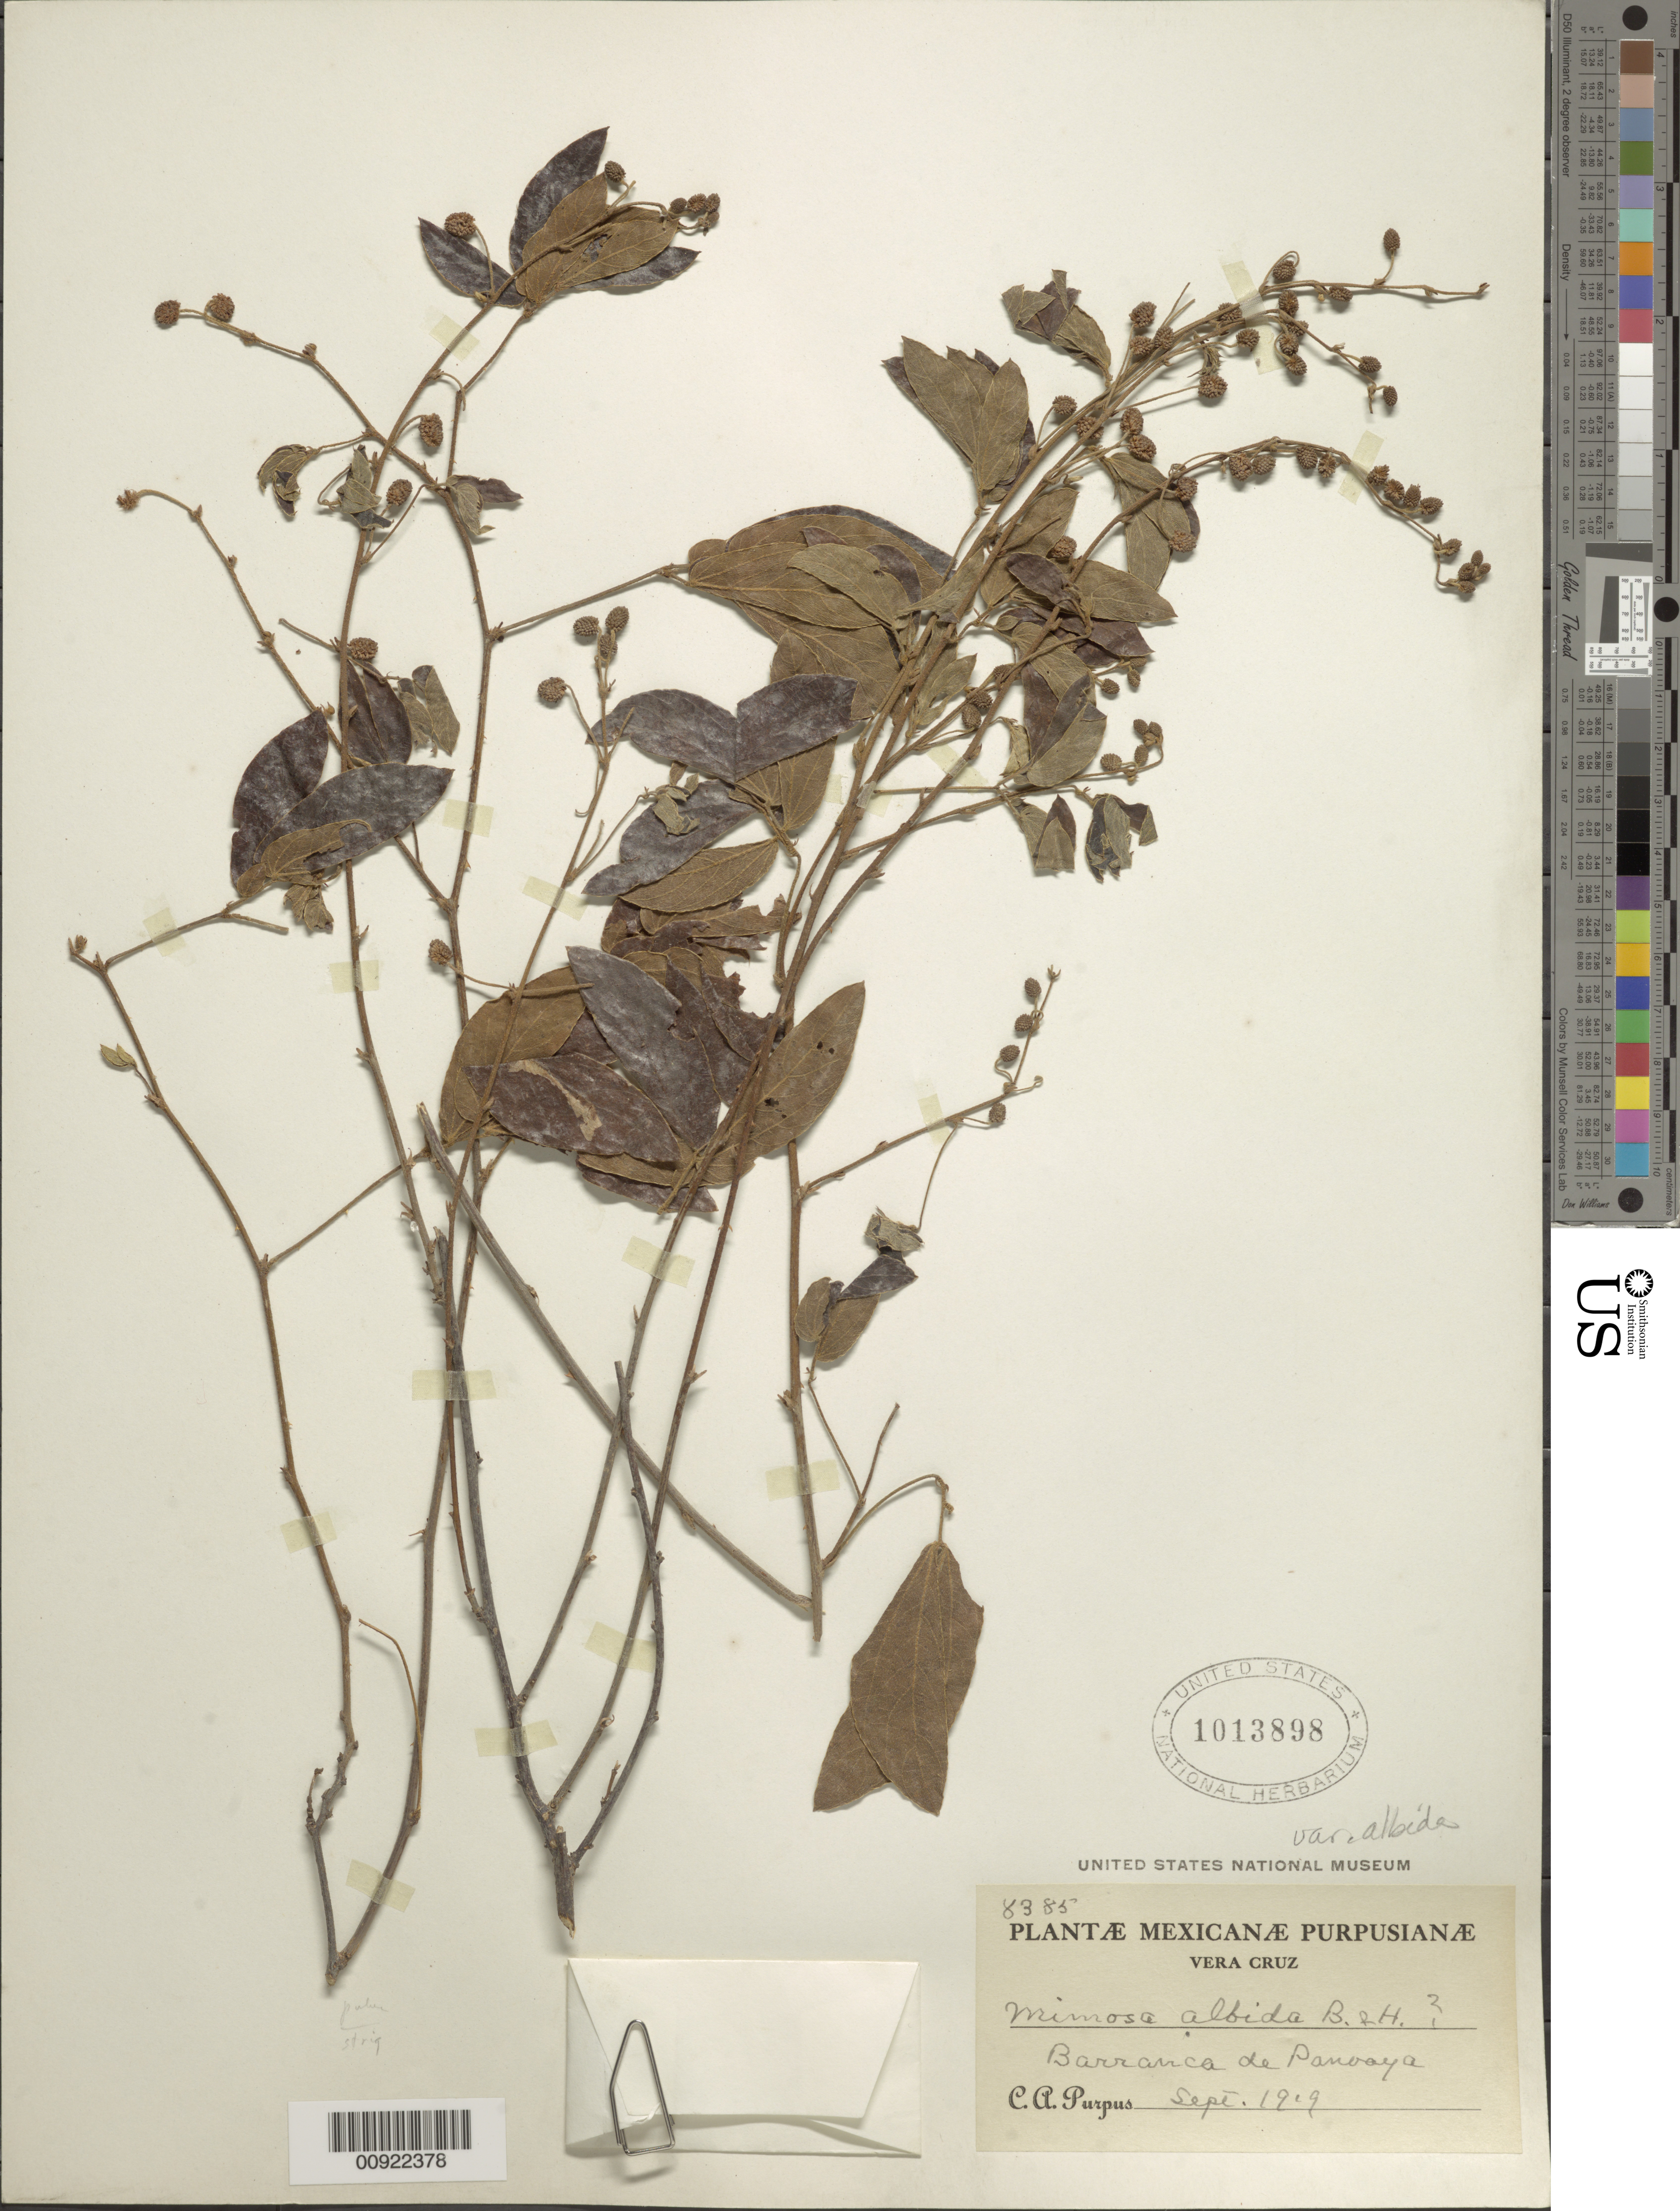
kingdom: Plantae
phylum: Tracheophyta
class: Magnoliopsida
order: Fabales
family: Fabaceae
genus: Mimosa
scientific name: Mimosa albida var. albida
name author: Humb. & Bonpl. ex Willd.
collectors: C. A. Purpus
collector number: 8385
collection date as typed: Sep 1919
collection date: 1919-09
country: Mexico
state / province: Veracruz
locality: Barranca de Panoaya.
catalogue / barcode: US 1013898